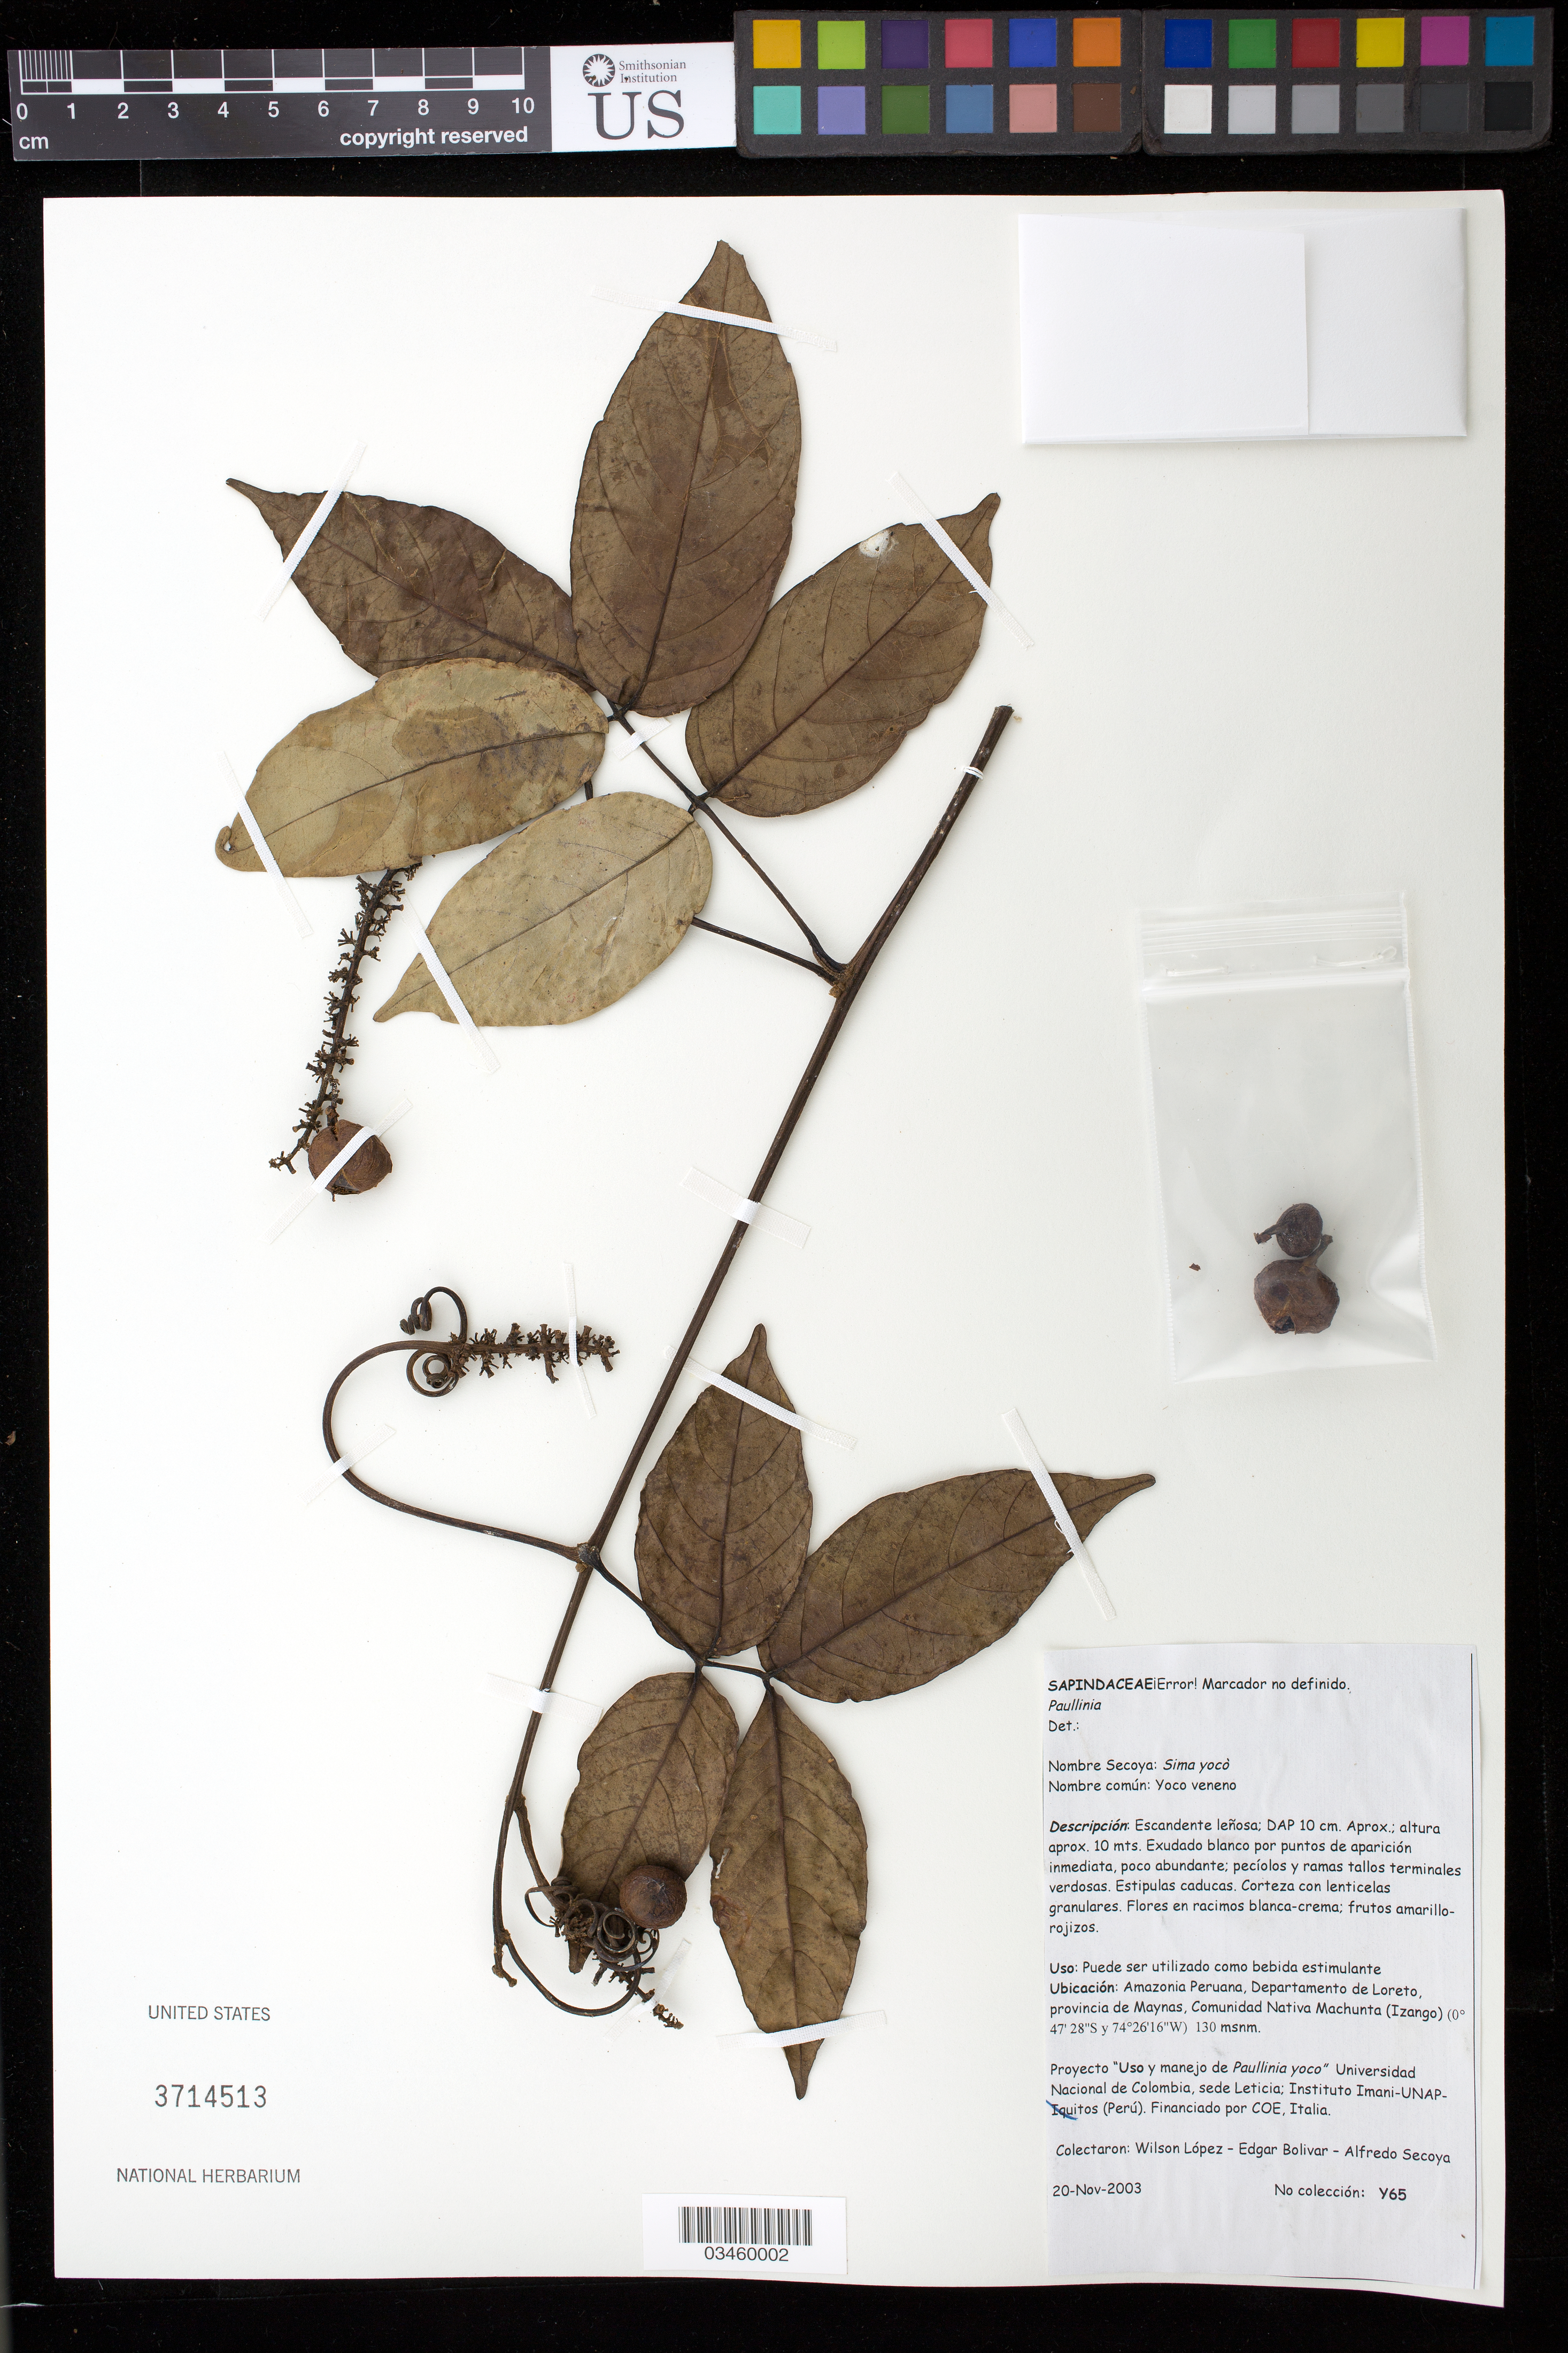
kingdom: Plantae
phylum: Tracheophyta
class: Magnoliopsida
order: Sapindales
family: Sapindaceae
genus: Paullinia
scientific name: Paullinia sp.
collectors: W. López, E. Bolivar & A. Secoya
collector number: Y65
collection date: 2003-11-20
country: Peru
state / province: Loreto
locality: Provincia de Maynas, Comunidad Nativa Mfachunta (Izango)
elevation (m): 130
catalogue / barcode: US 3714513